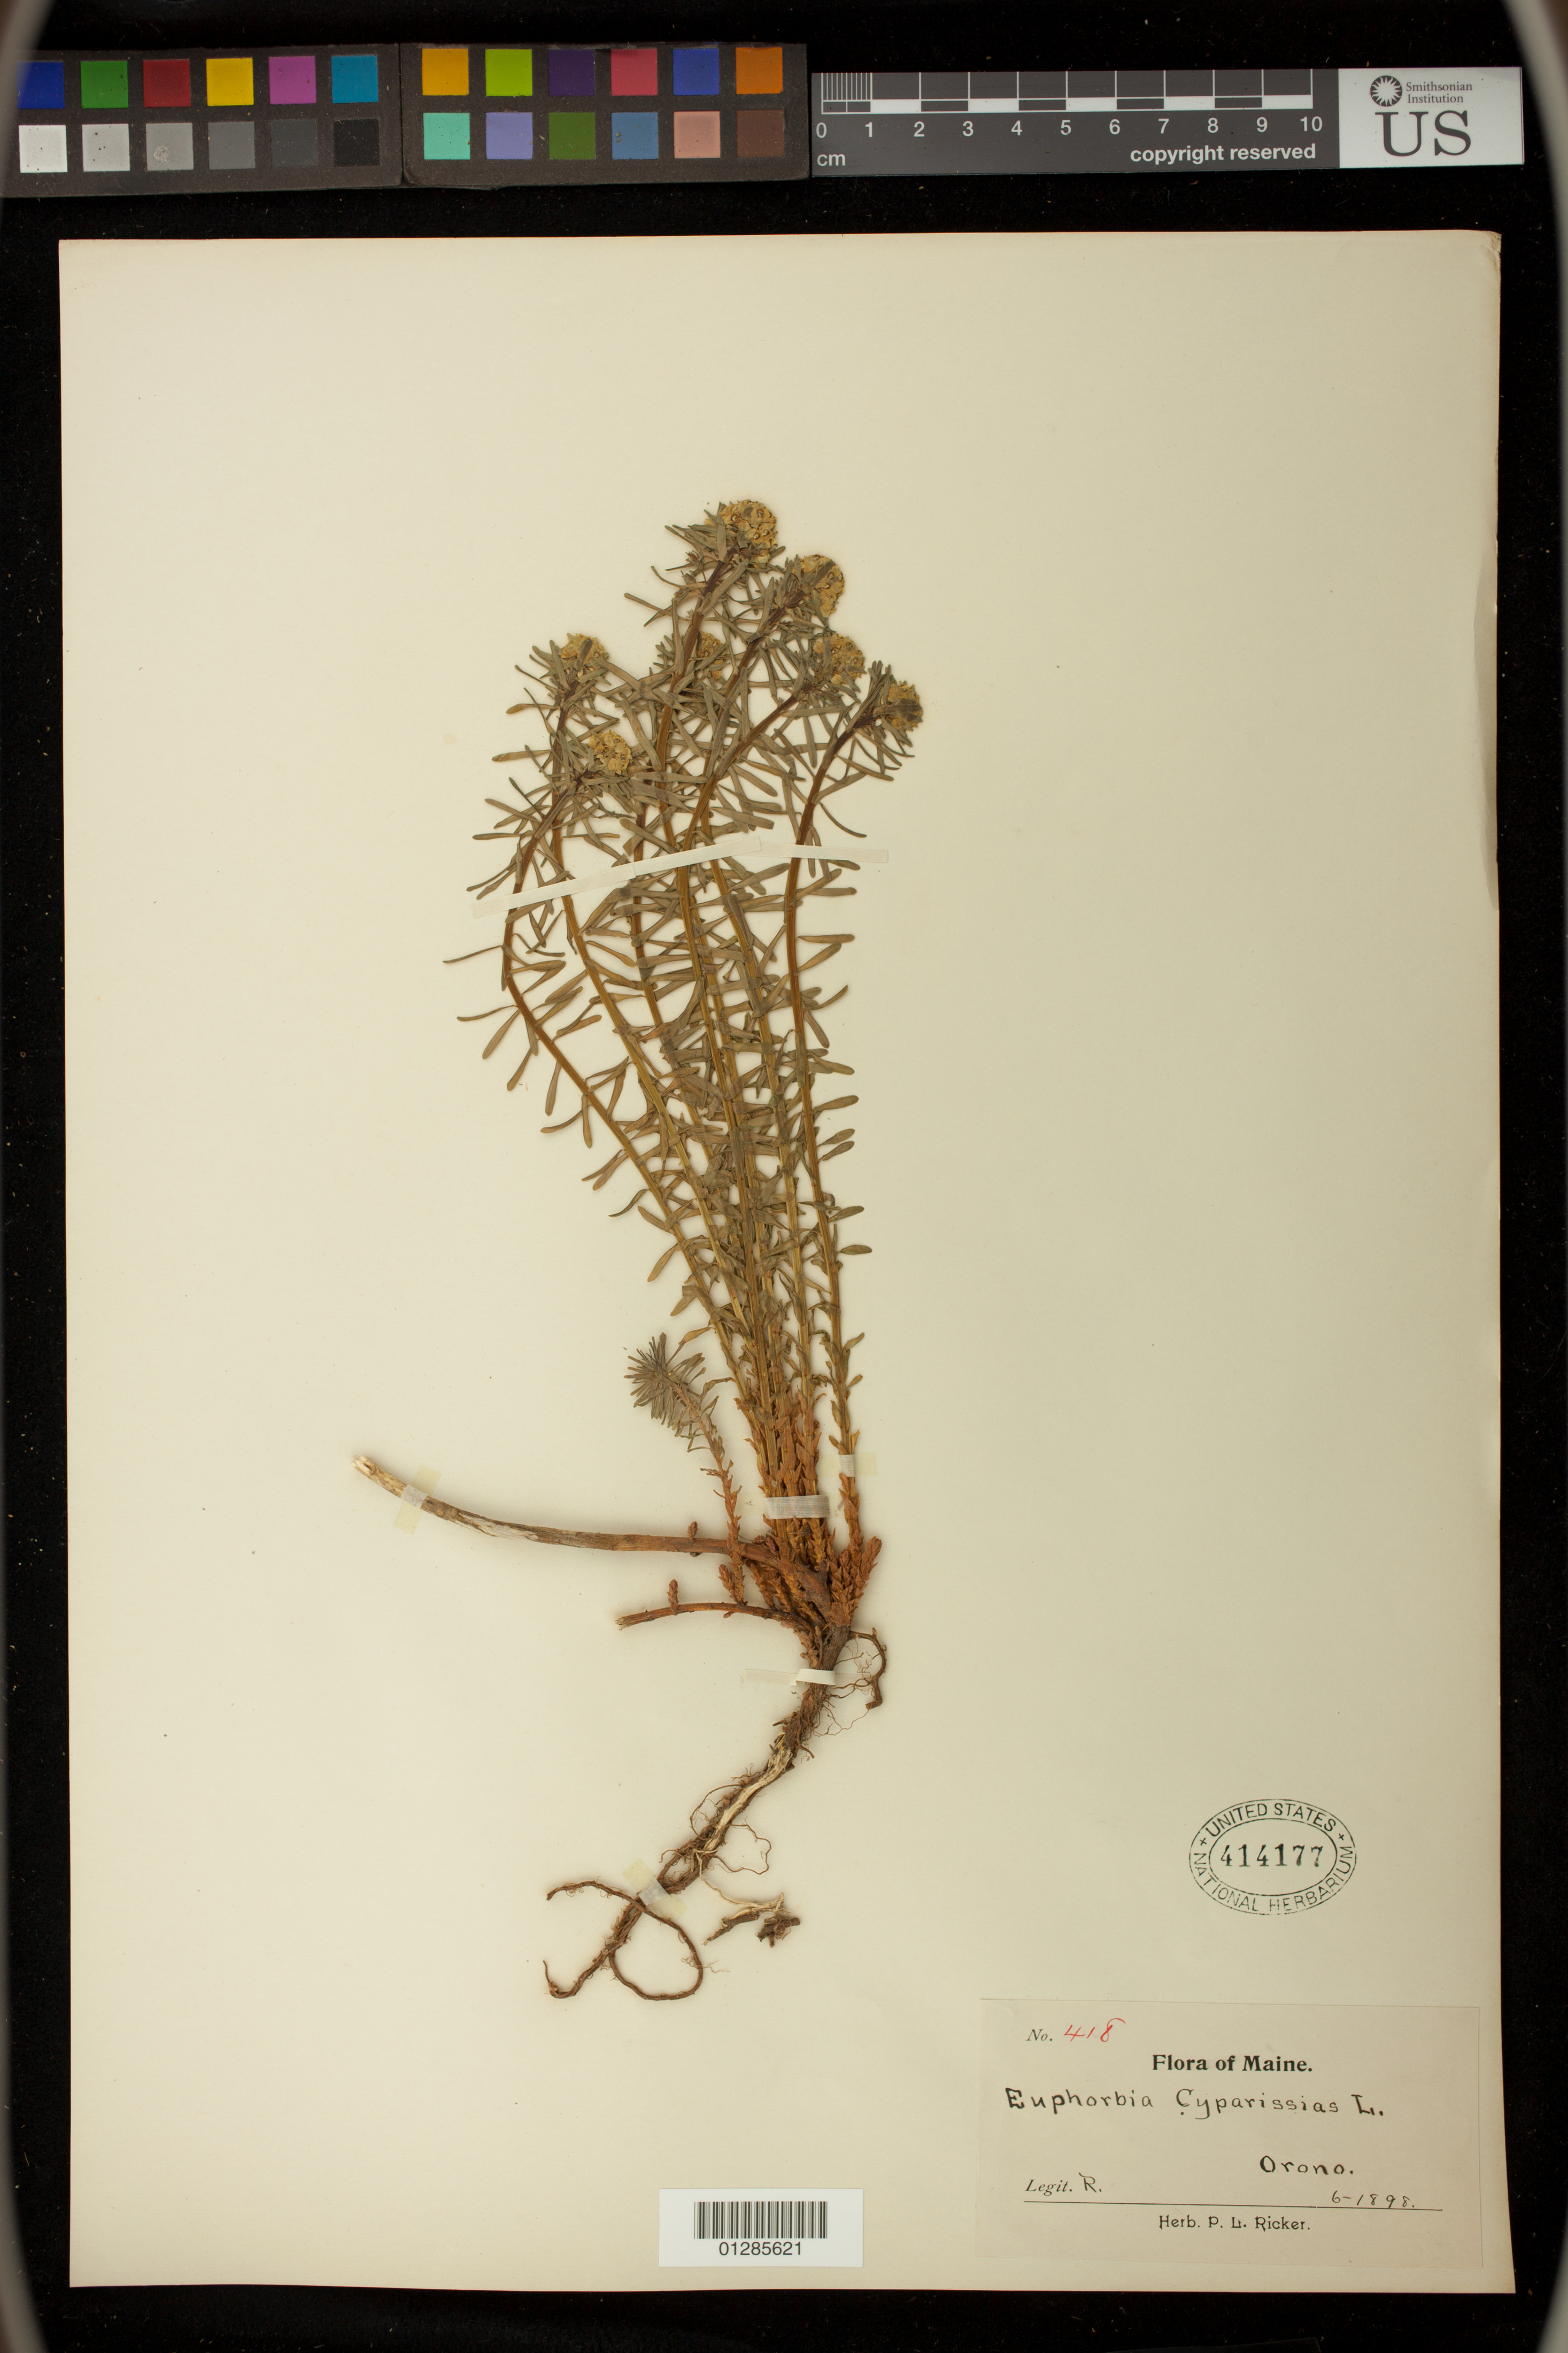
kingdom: Plantae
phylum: Tracheophyta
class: Magnoliopsida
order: Malpighiales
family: Euphorbiaceae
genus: Euphorbia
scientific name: Euphorbia cyparissias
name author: L.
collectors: P. Ricker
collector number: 418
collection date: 1898-06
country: United States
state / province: Maine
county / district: Penobscot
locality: Orono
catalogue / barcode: US 414177